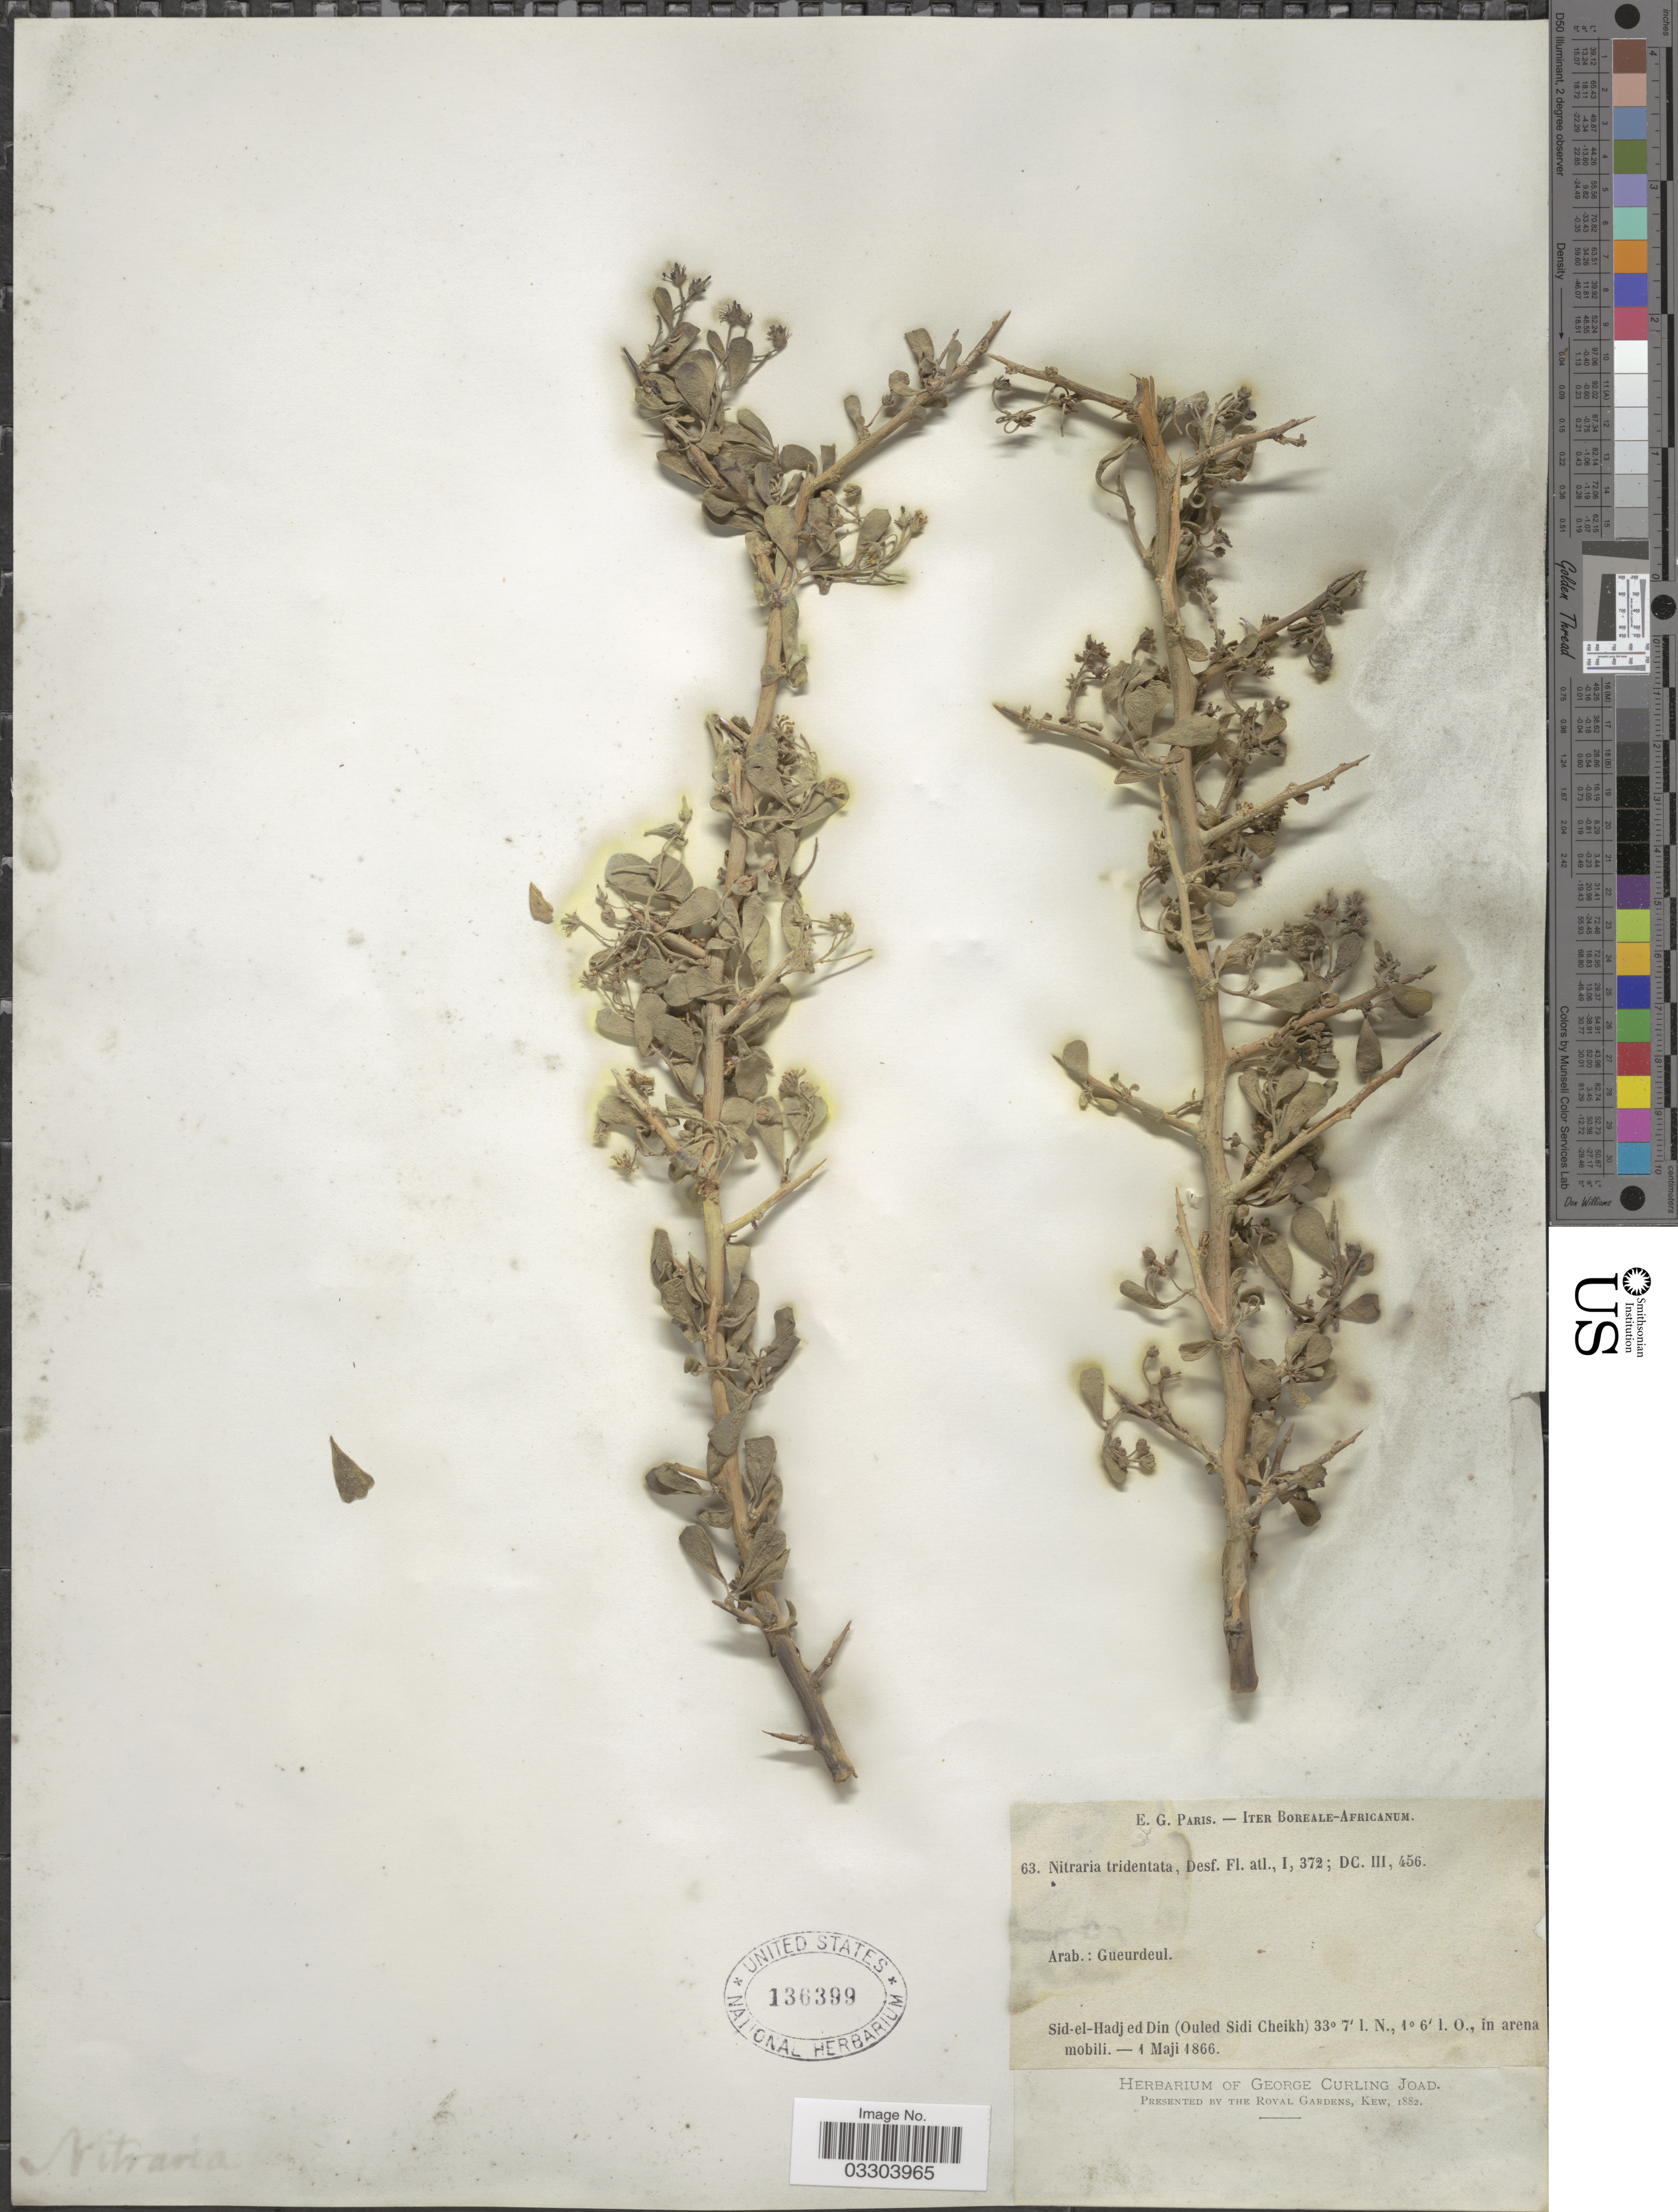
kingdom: Plantae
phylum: Tracheophyta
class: Magnoliopsida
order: Sapindales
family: Nitrariaceae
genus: Nitraria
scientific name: Nitraria retusa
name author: (Forssk.) Asch.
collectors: Paris, E.G.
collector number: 63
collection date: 1866-05-01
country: Algeria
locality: Arab.: Gueurdeul. Sid-el-Hadj ed Din (Ouled Sidi Cheikh), in arena mobili.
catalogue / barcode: US 136399